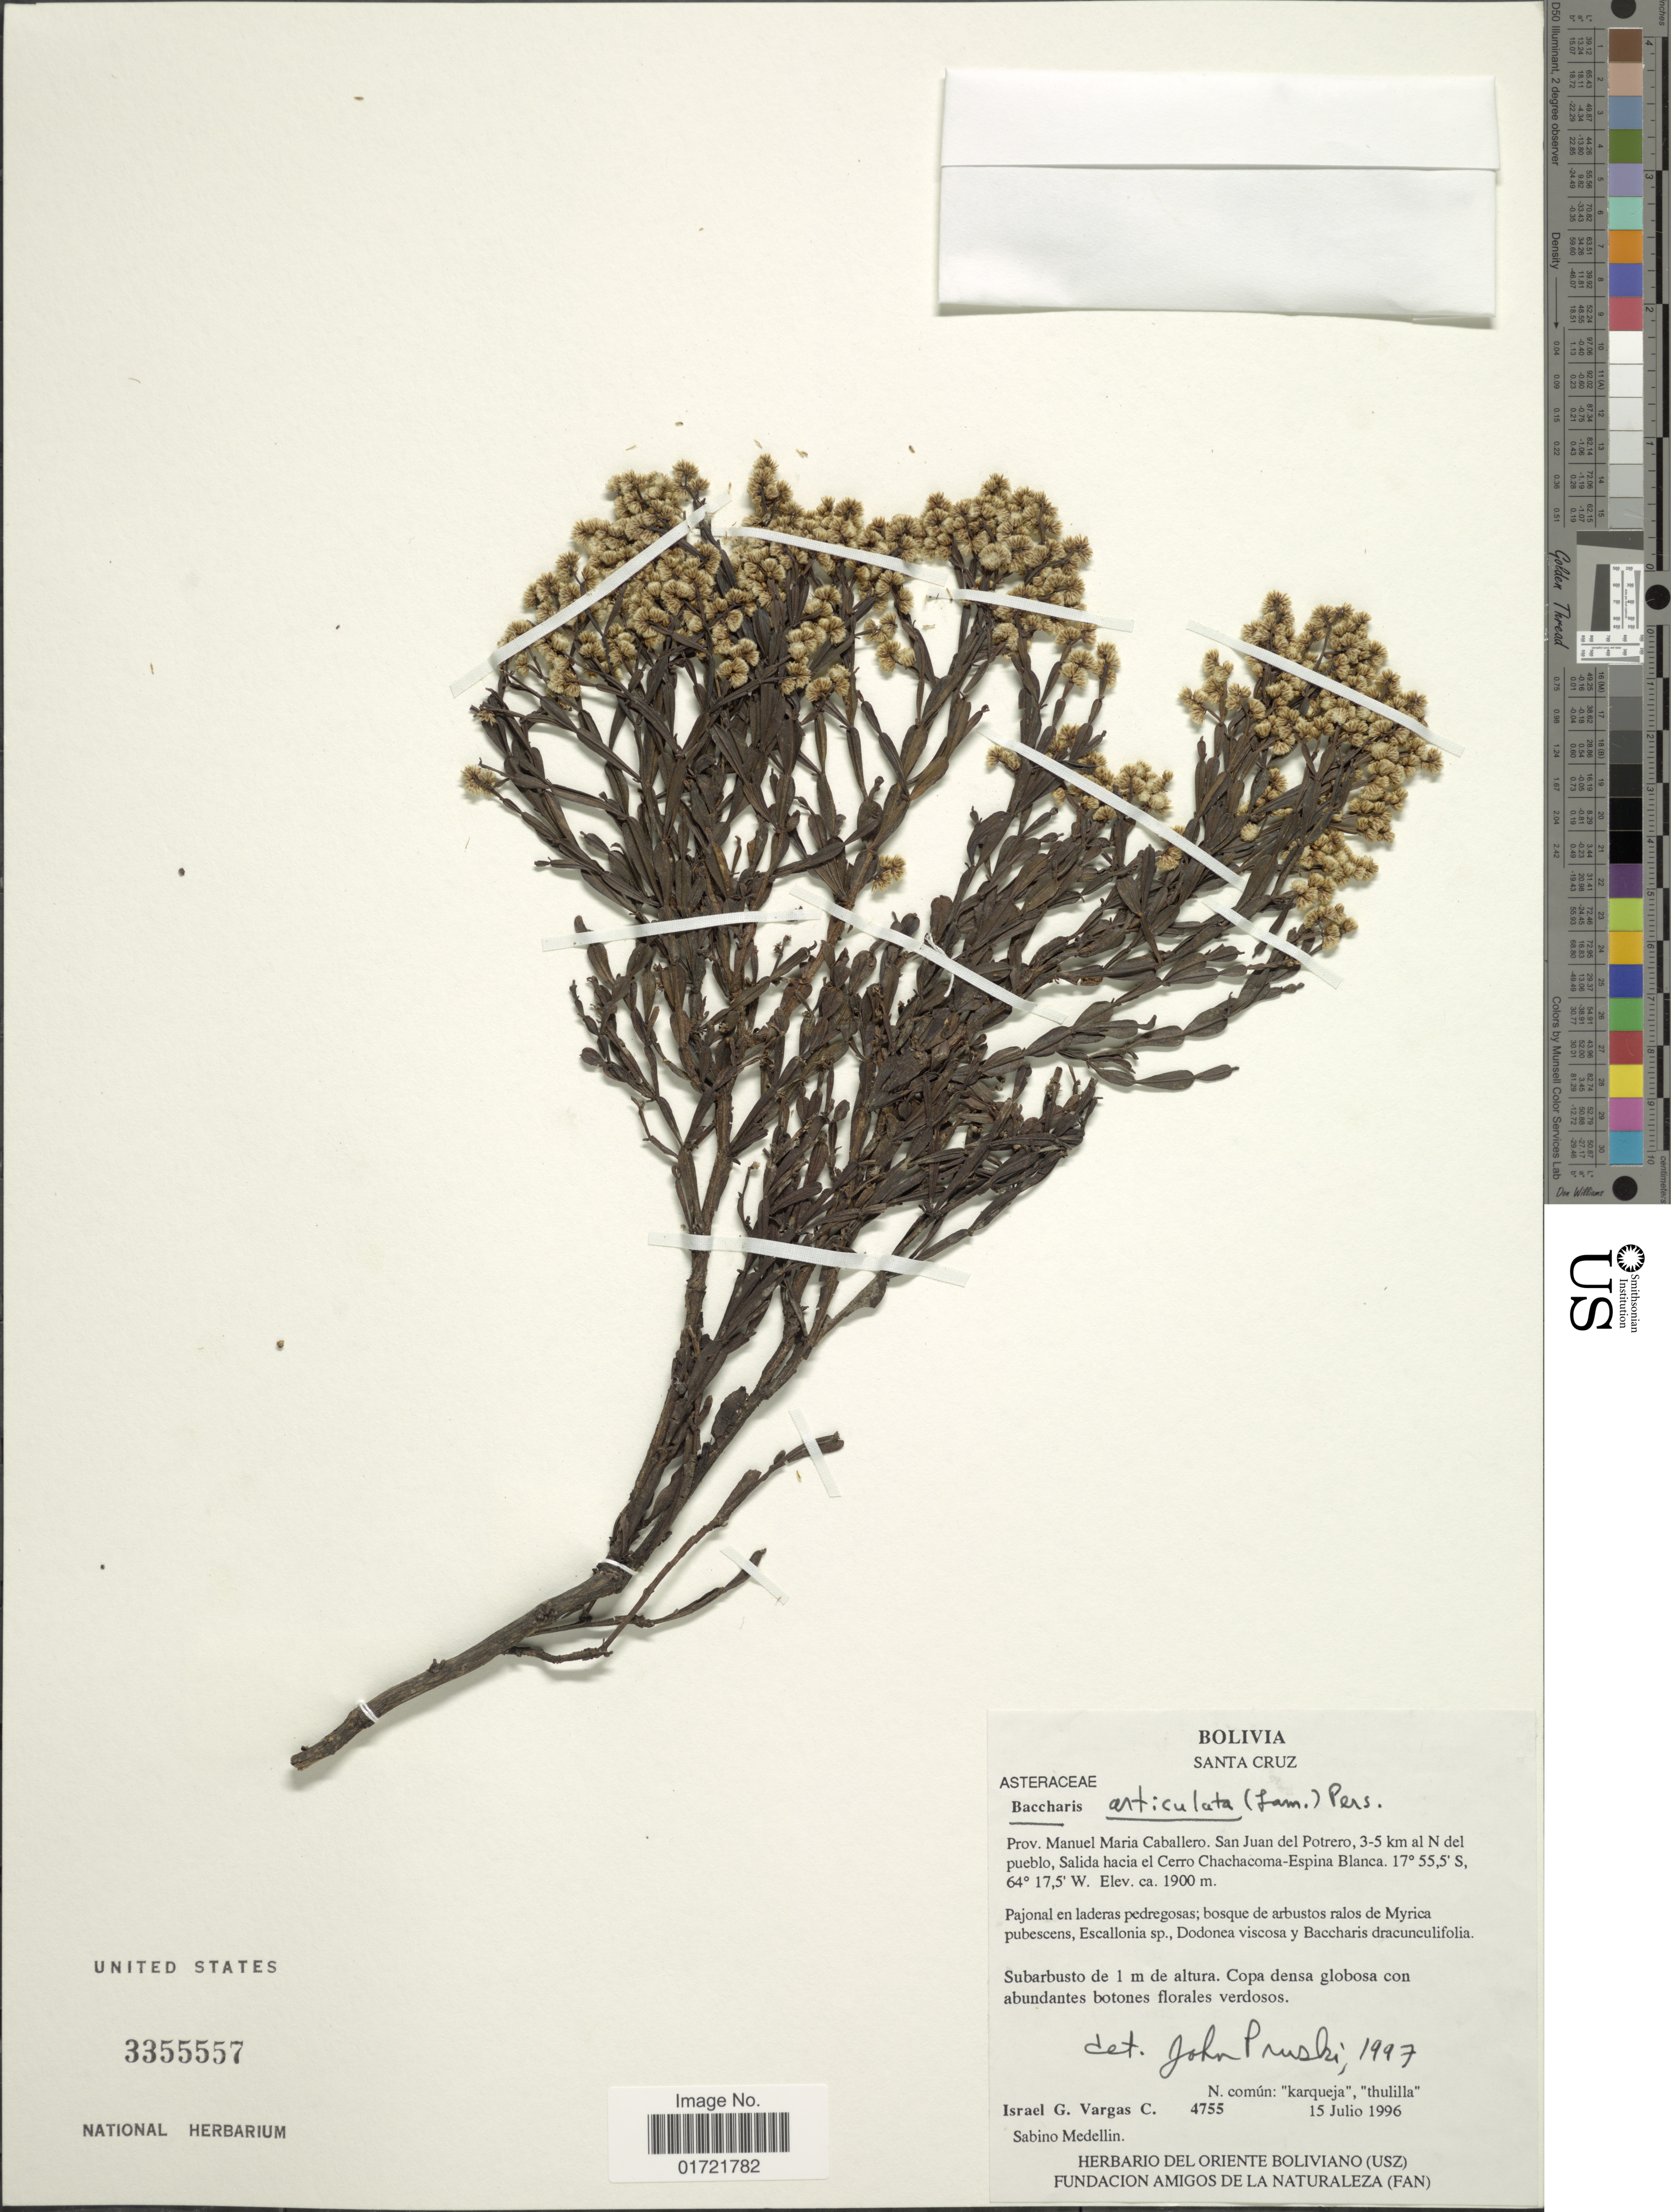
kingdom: Plantae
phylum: Tracheophyta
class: Magnoliopsida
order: Asterales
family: Asteraceae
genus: Baccharis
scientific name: Baccharis articulata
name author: (Lam.) Pers.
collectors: I. G. Vargas C. & S. Medellin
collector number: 4755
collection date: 1966-07-15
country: Bolivia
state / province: Santa Cruz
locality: Prov. Mauel Maria Caballero, San Juan del Potrero, 3.5 km al N del pueblo, Salida hacia el Cerro Chachacoma-Espina Blanca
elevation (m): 1900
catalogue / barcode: US 3355557